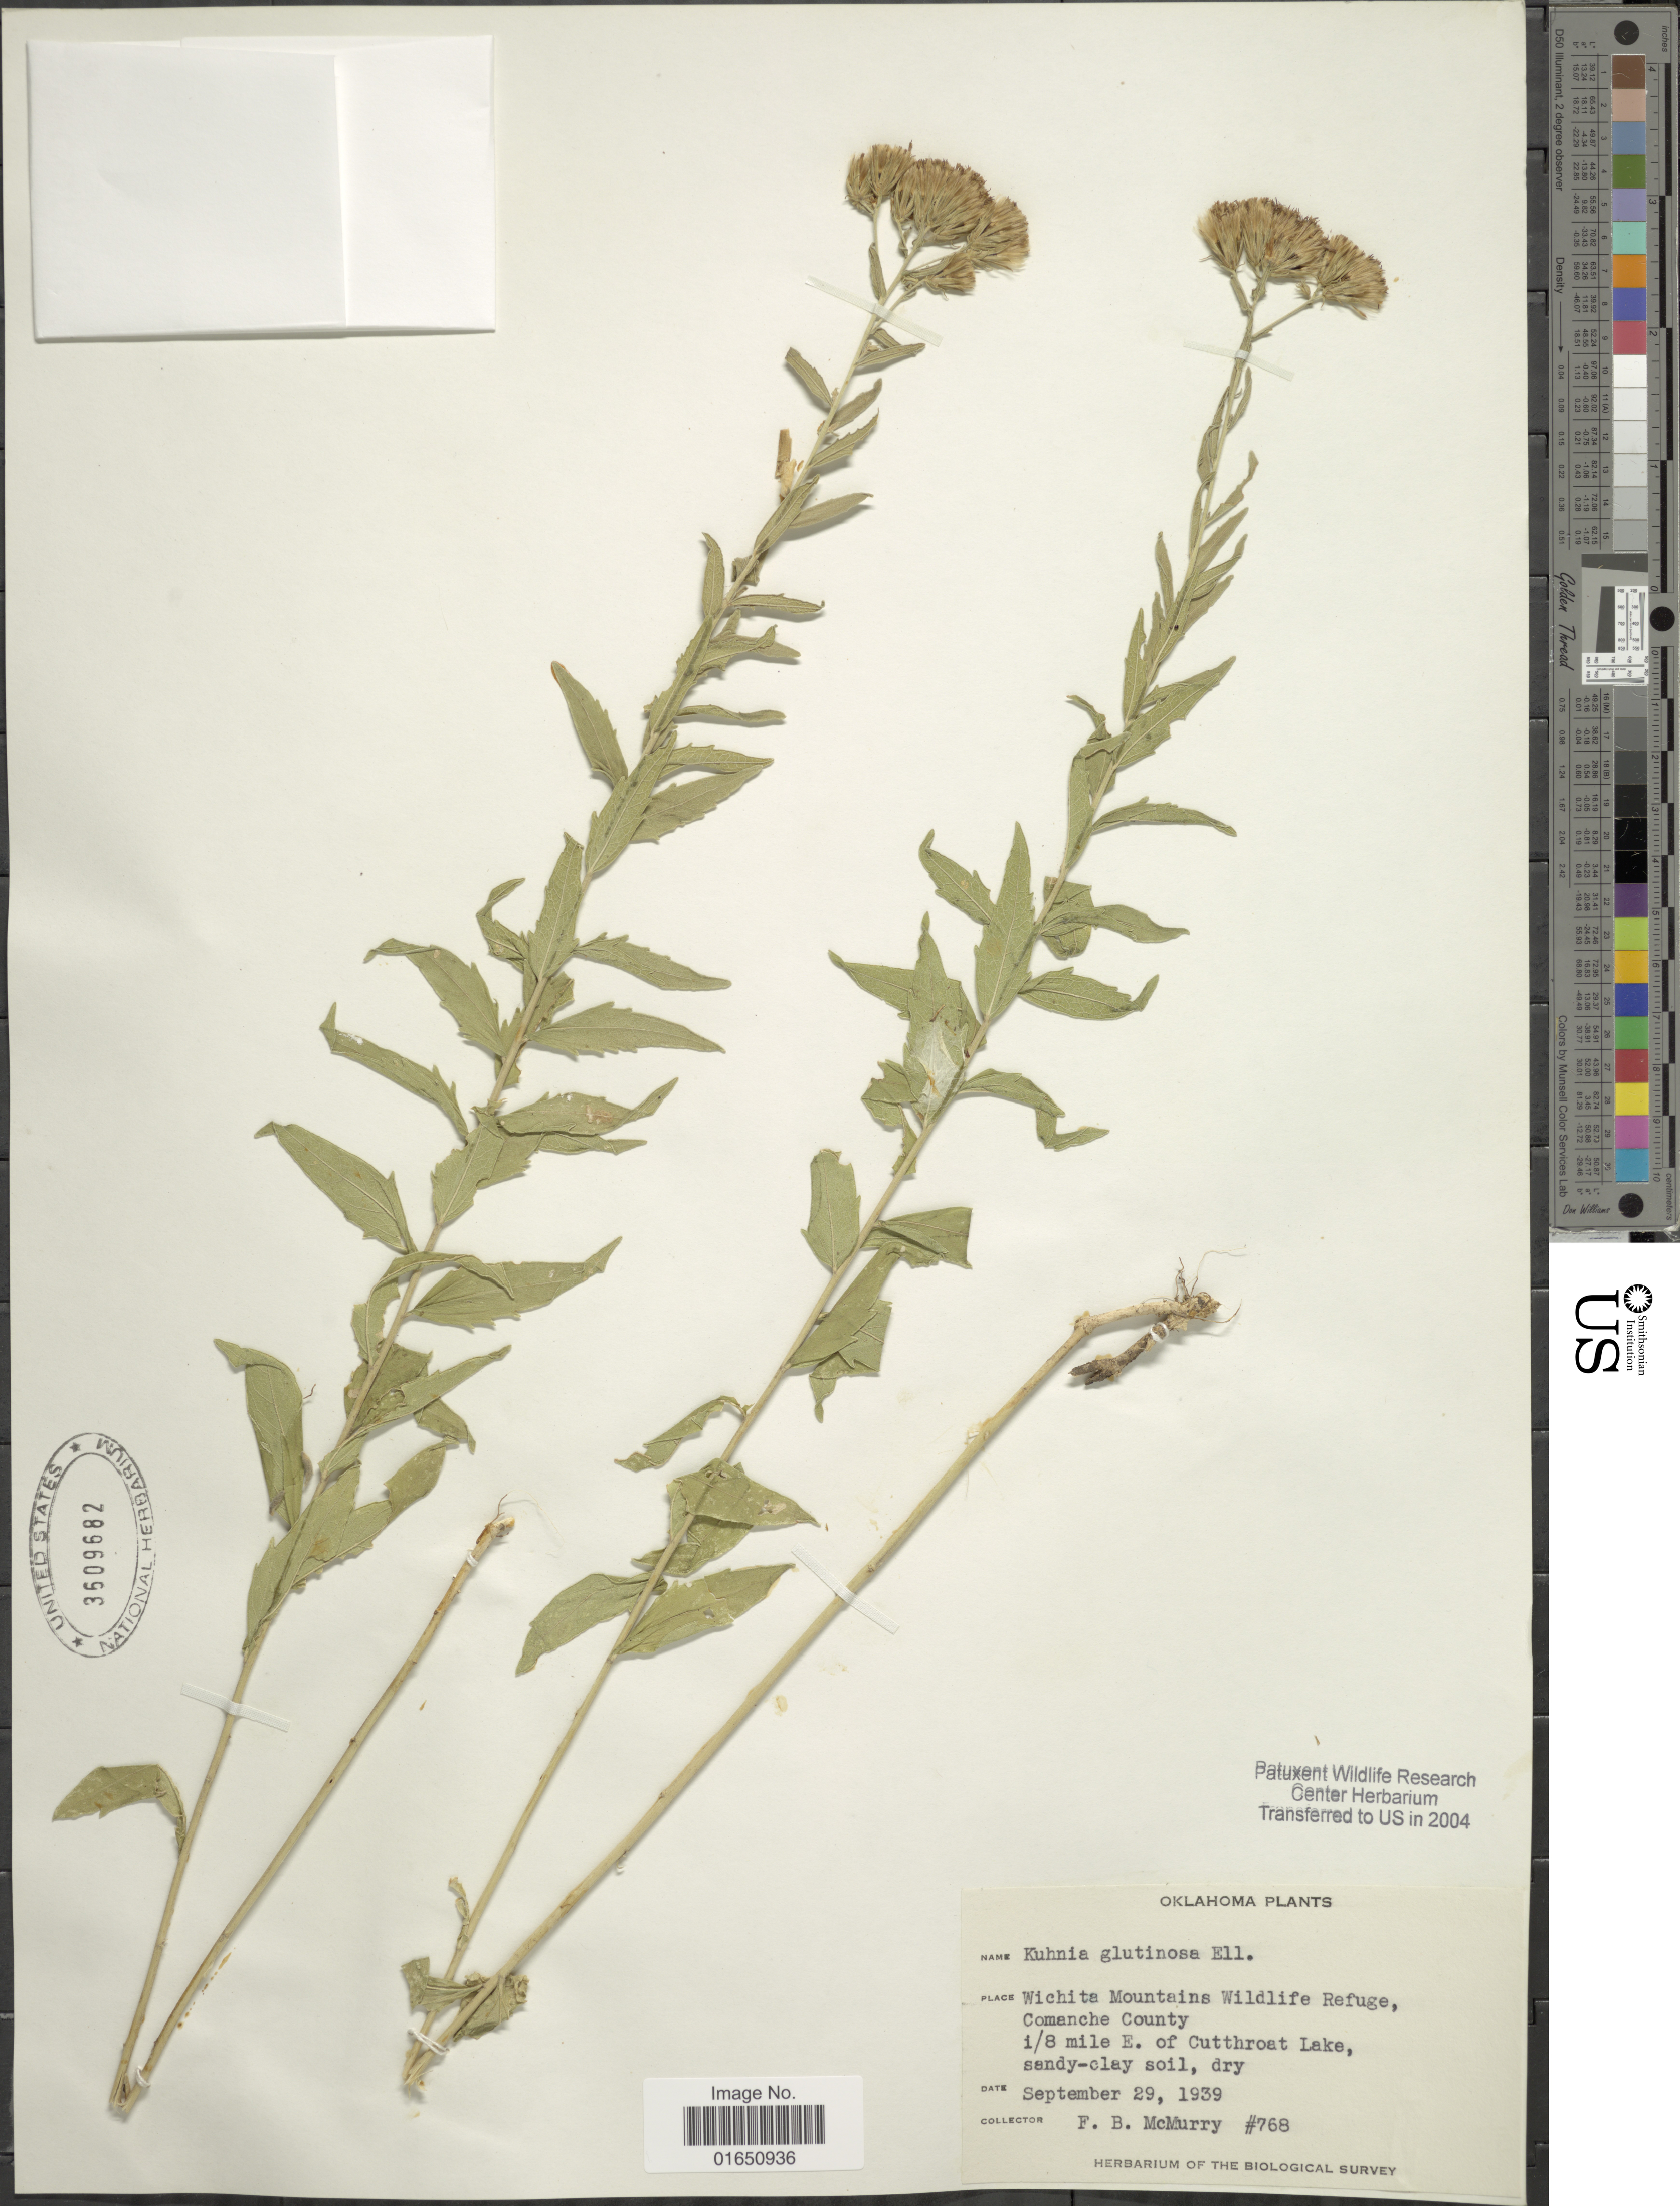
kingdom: Plantae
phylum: Tracheophyta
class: Magnoliopsida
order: Asterales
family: Asteraceae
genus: Brickellia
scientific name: Brickellia eupatorioides var. corymbulosa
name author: (Torr. & A. Gray) Shinners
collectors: F. B. McMurry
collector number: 768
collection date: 1939-09-29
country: United States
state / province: Oklahoma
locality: Wichita Mountains Wildlife Refuge, Comache County, i/8 mile E. of Cutthroat Lake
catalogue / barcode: US 3509682